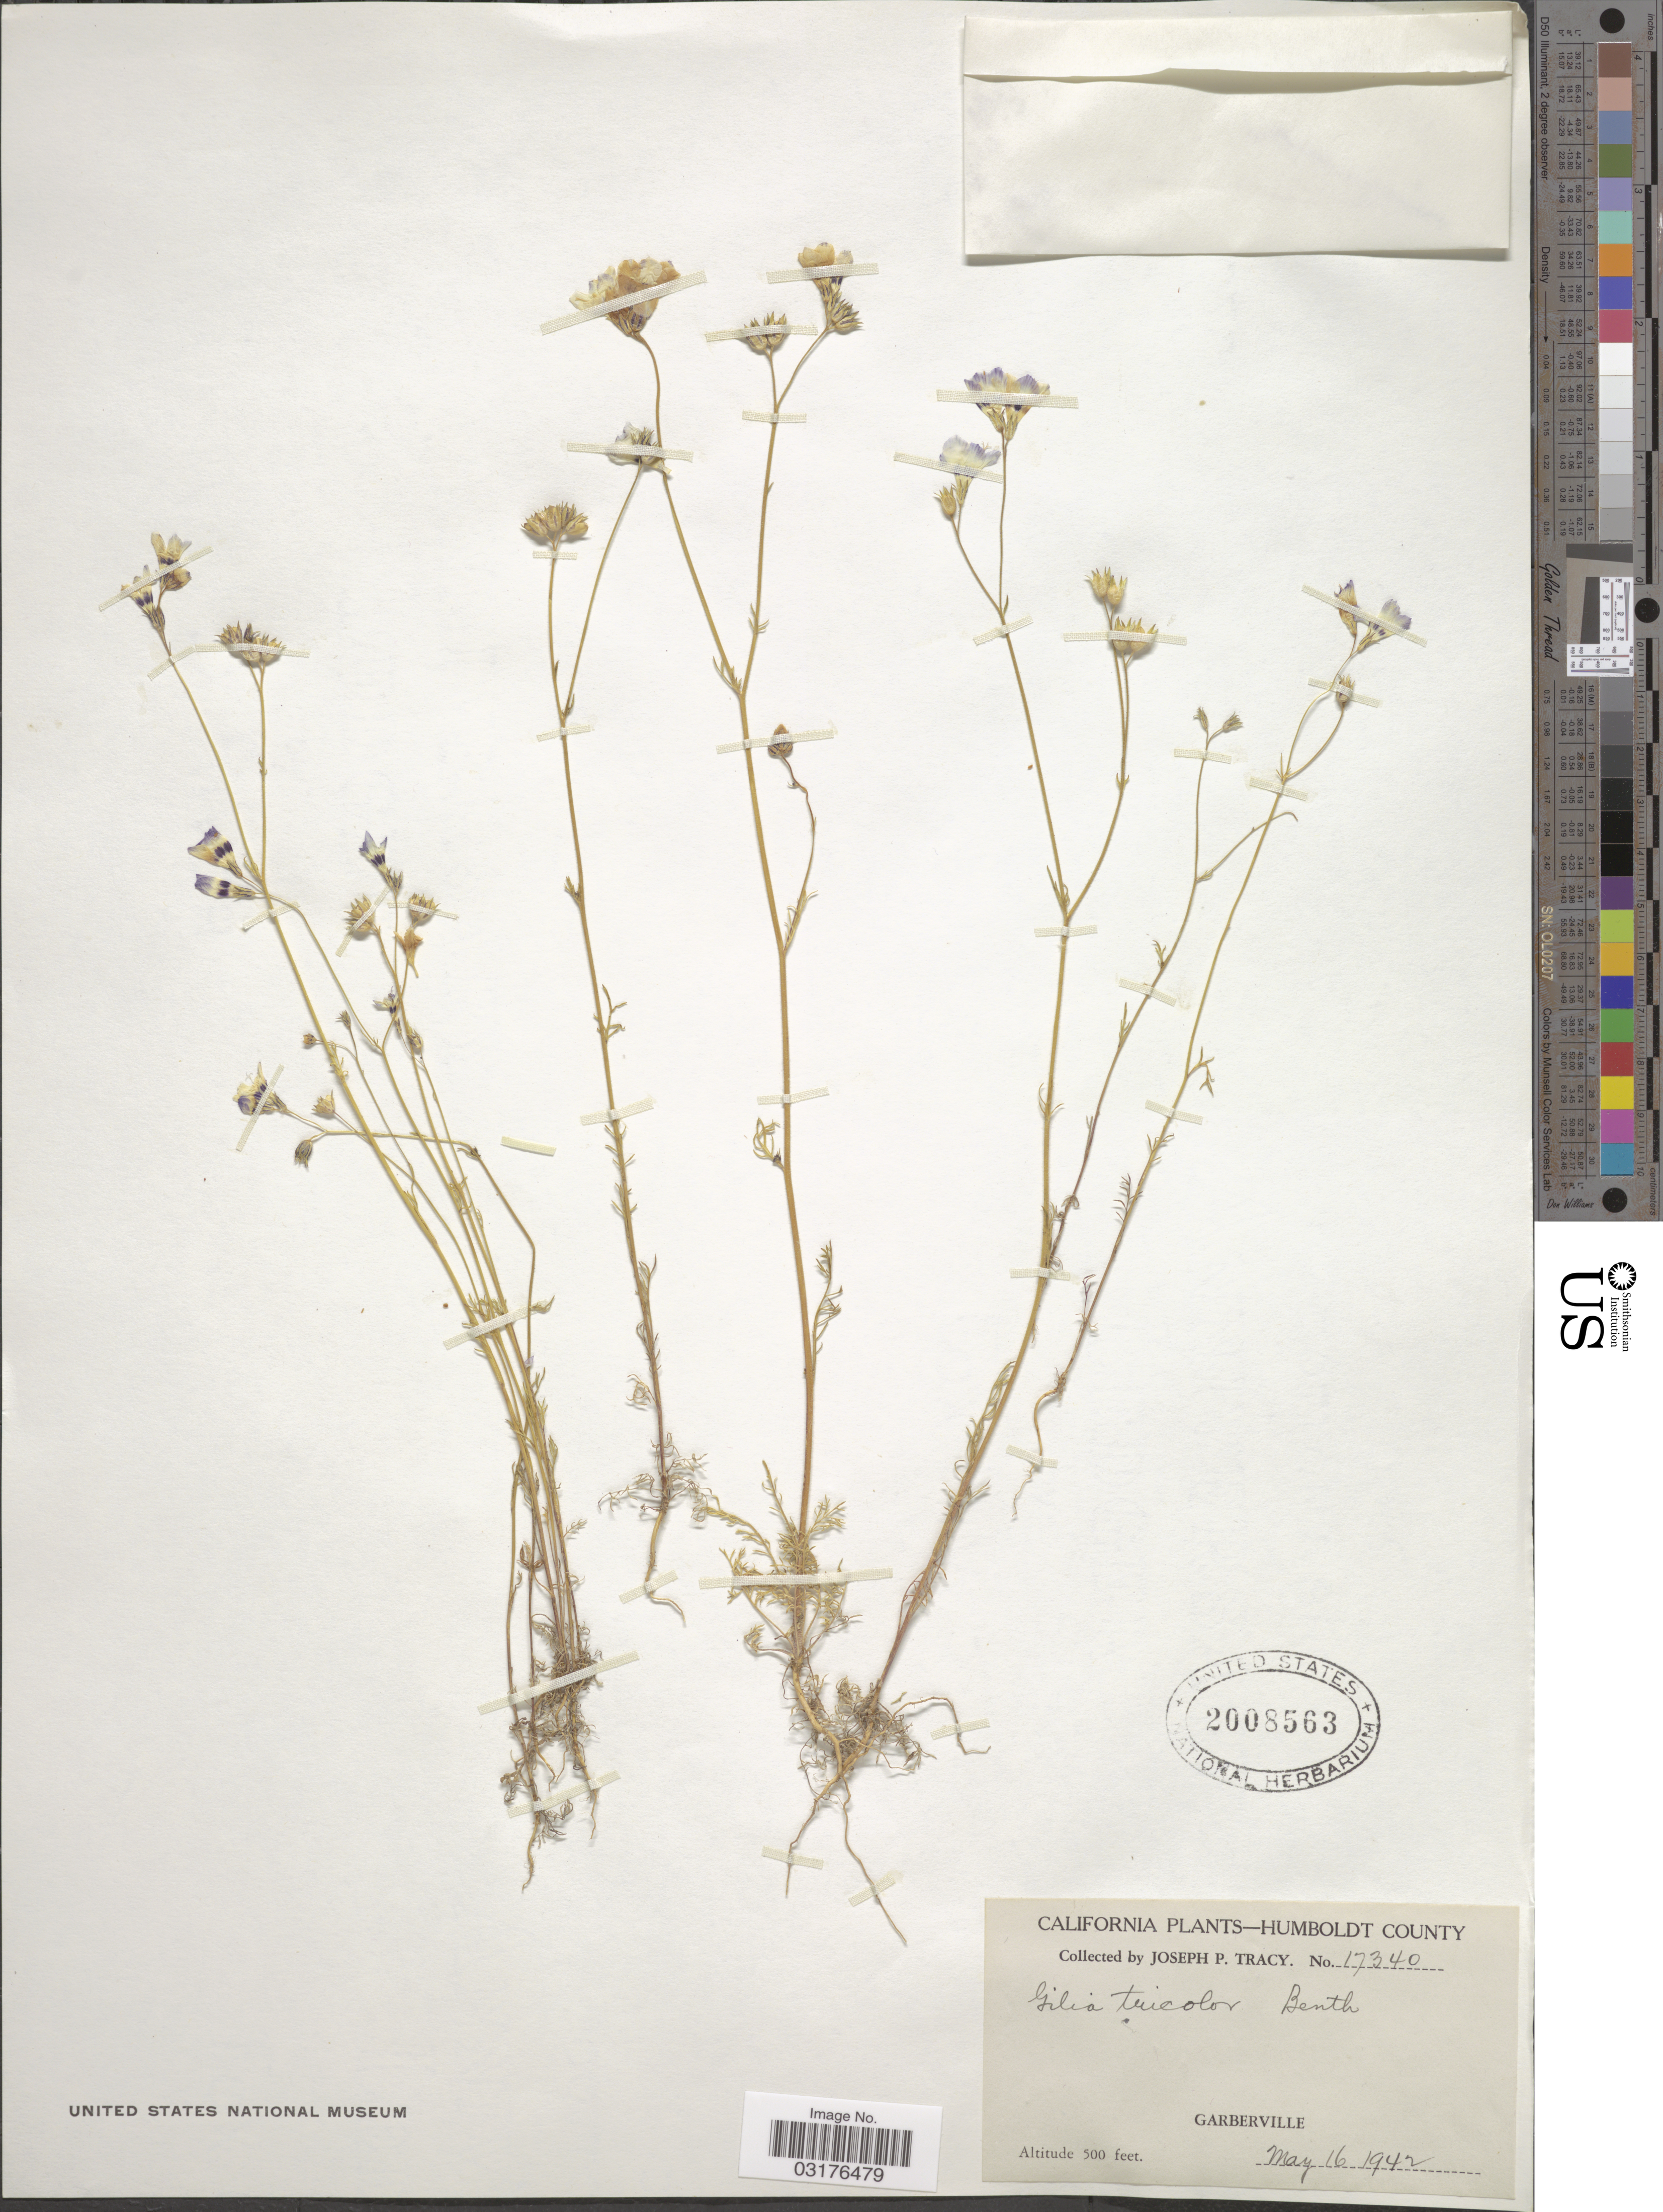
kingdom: Plantae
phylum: Tracheophyta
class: Magnoliopsida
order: Ericales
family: Polemoniaceae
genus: Gilia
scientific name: Gilia tricolor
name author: Benth.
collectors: J. Tracy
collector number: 17340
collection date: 1942-05-16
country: United States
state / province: California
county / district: Humboldt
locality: Humboldt County. Garberville.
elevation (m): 152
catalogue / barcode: US 2008563